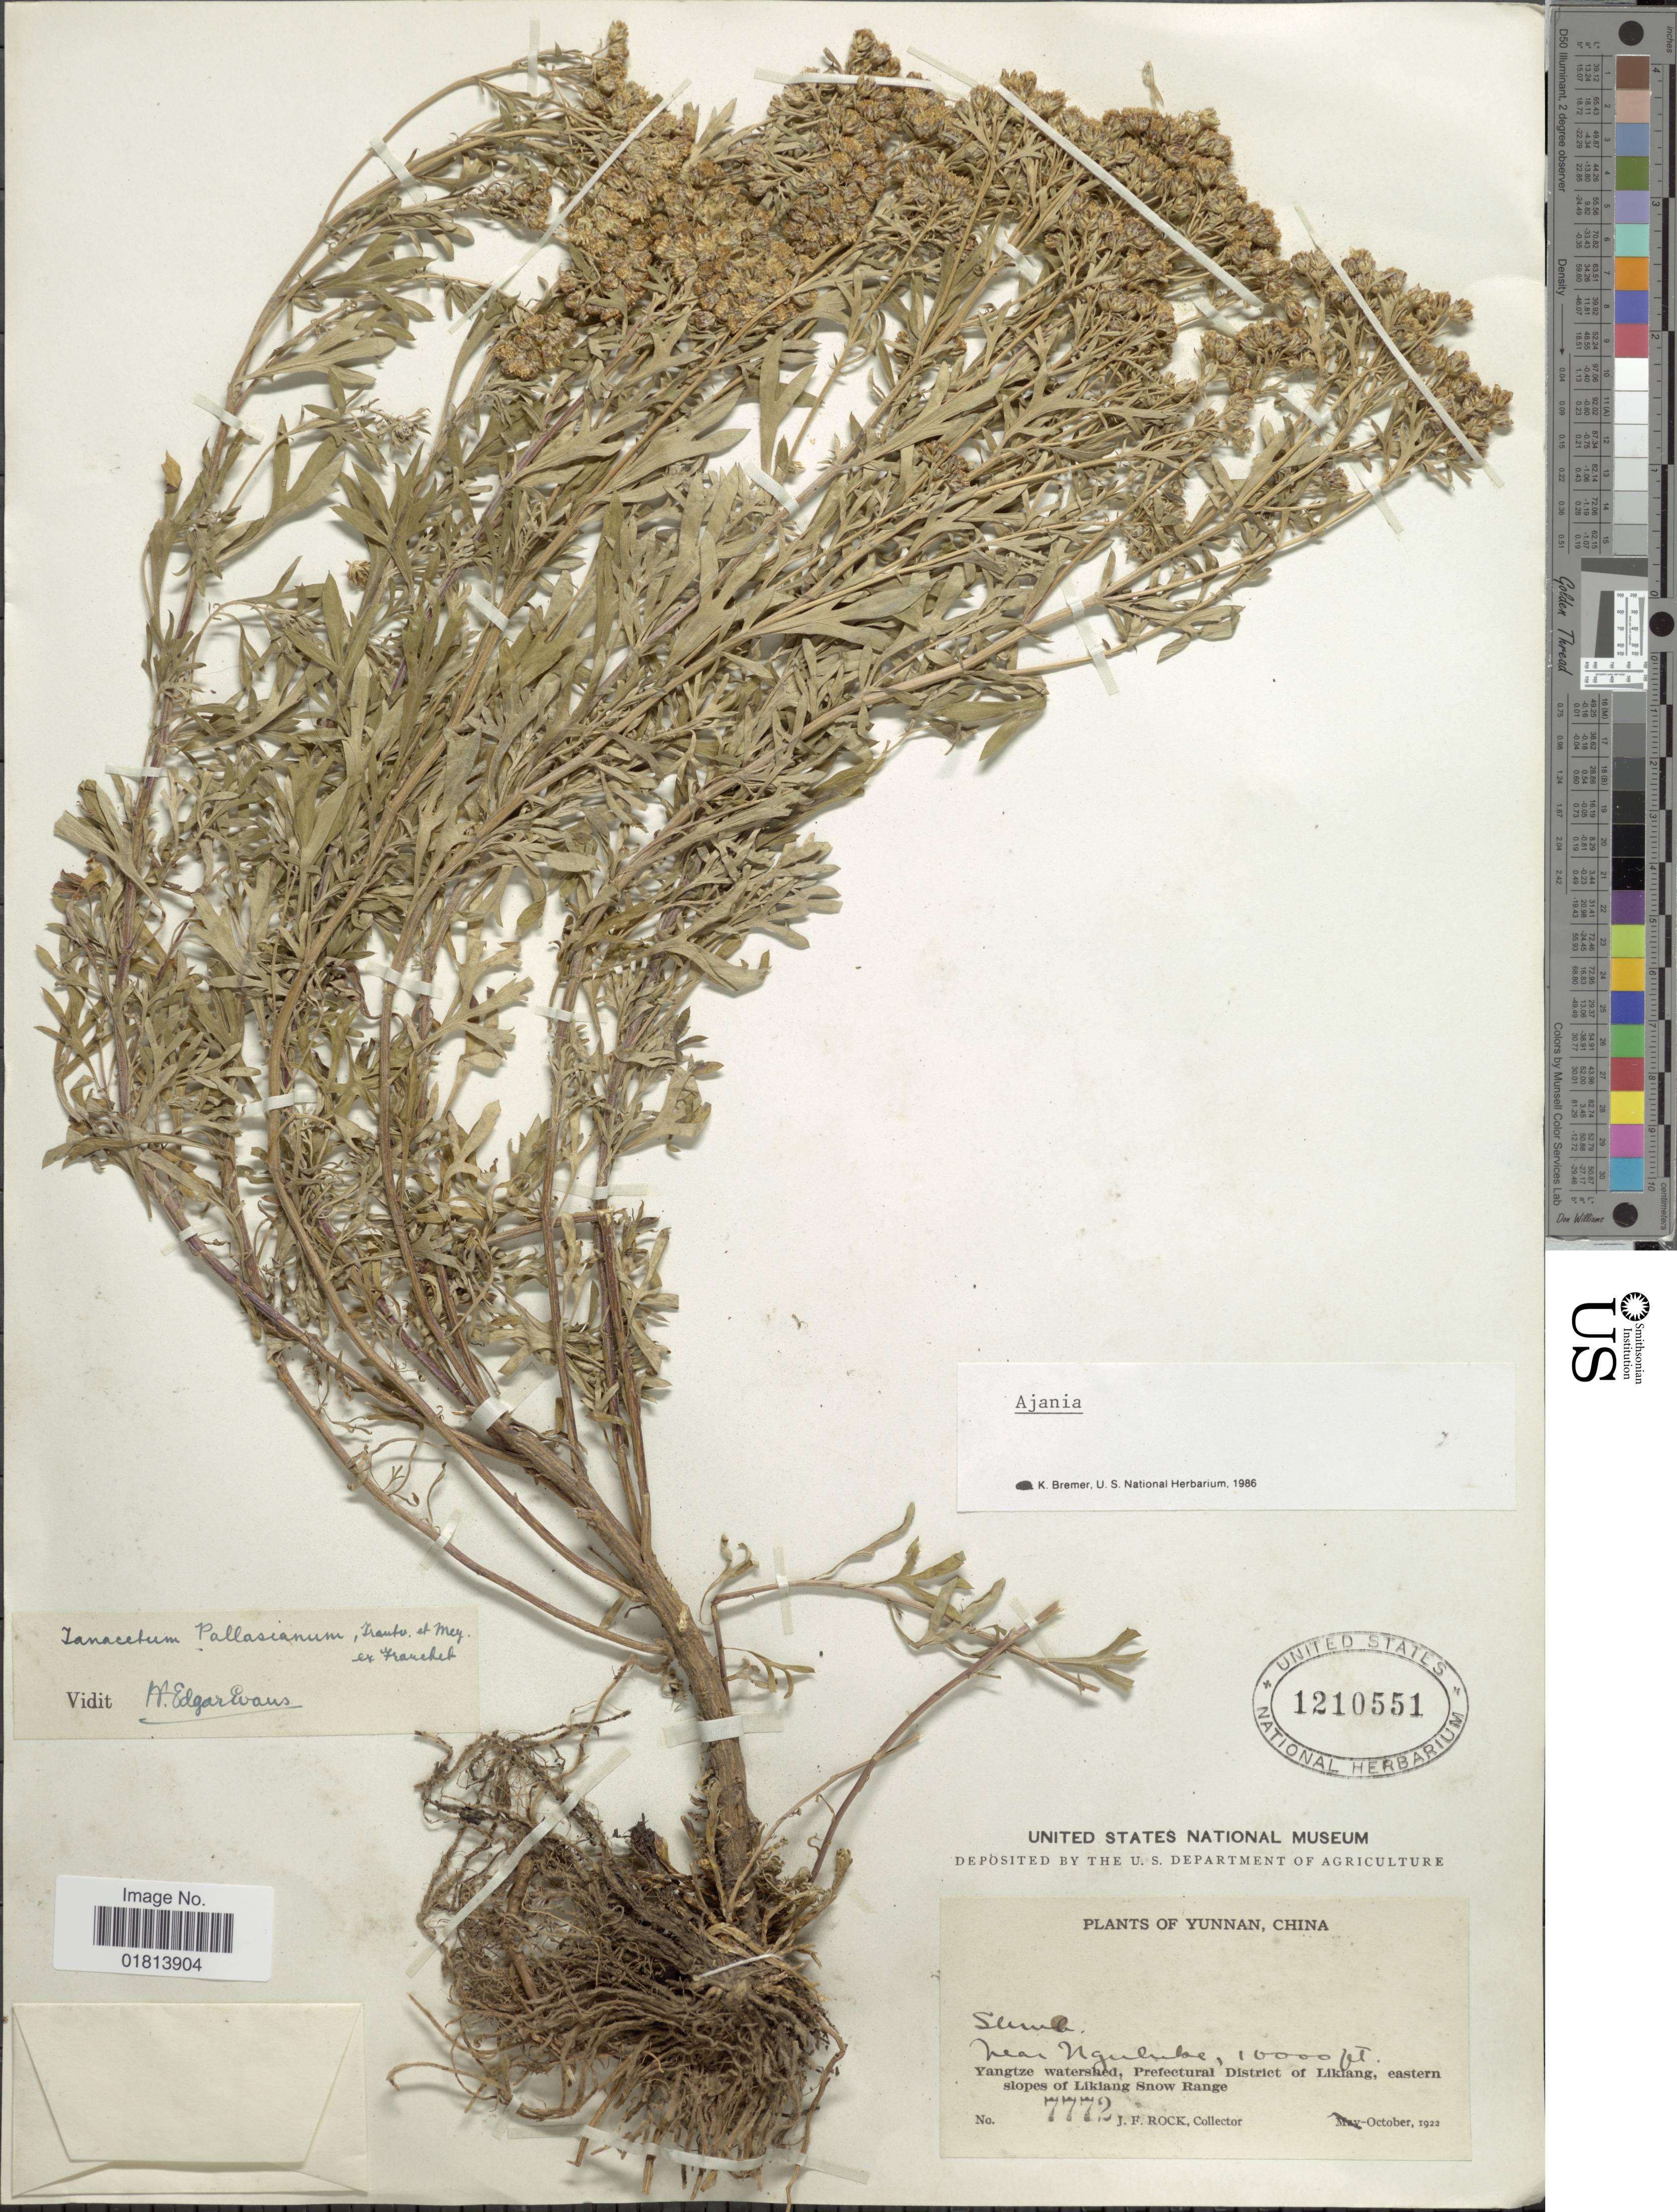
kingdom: Plantae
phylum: Tracheophyta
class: Magnoliopsida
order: Asterales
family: Asteraceae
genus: Ajania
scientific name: Ajania pallasiana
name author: (Fisch. ex Besser) Poljakov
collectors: J. Rock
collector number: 7772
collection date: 1922-10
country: China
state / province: Yunnan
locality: Yunnan, China, Yangtze watershed, Prefectural District of Likiang, eastern slopes of Likiang Snow Range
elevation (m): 3048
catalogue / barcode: US 1210551